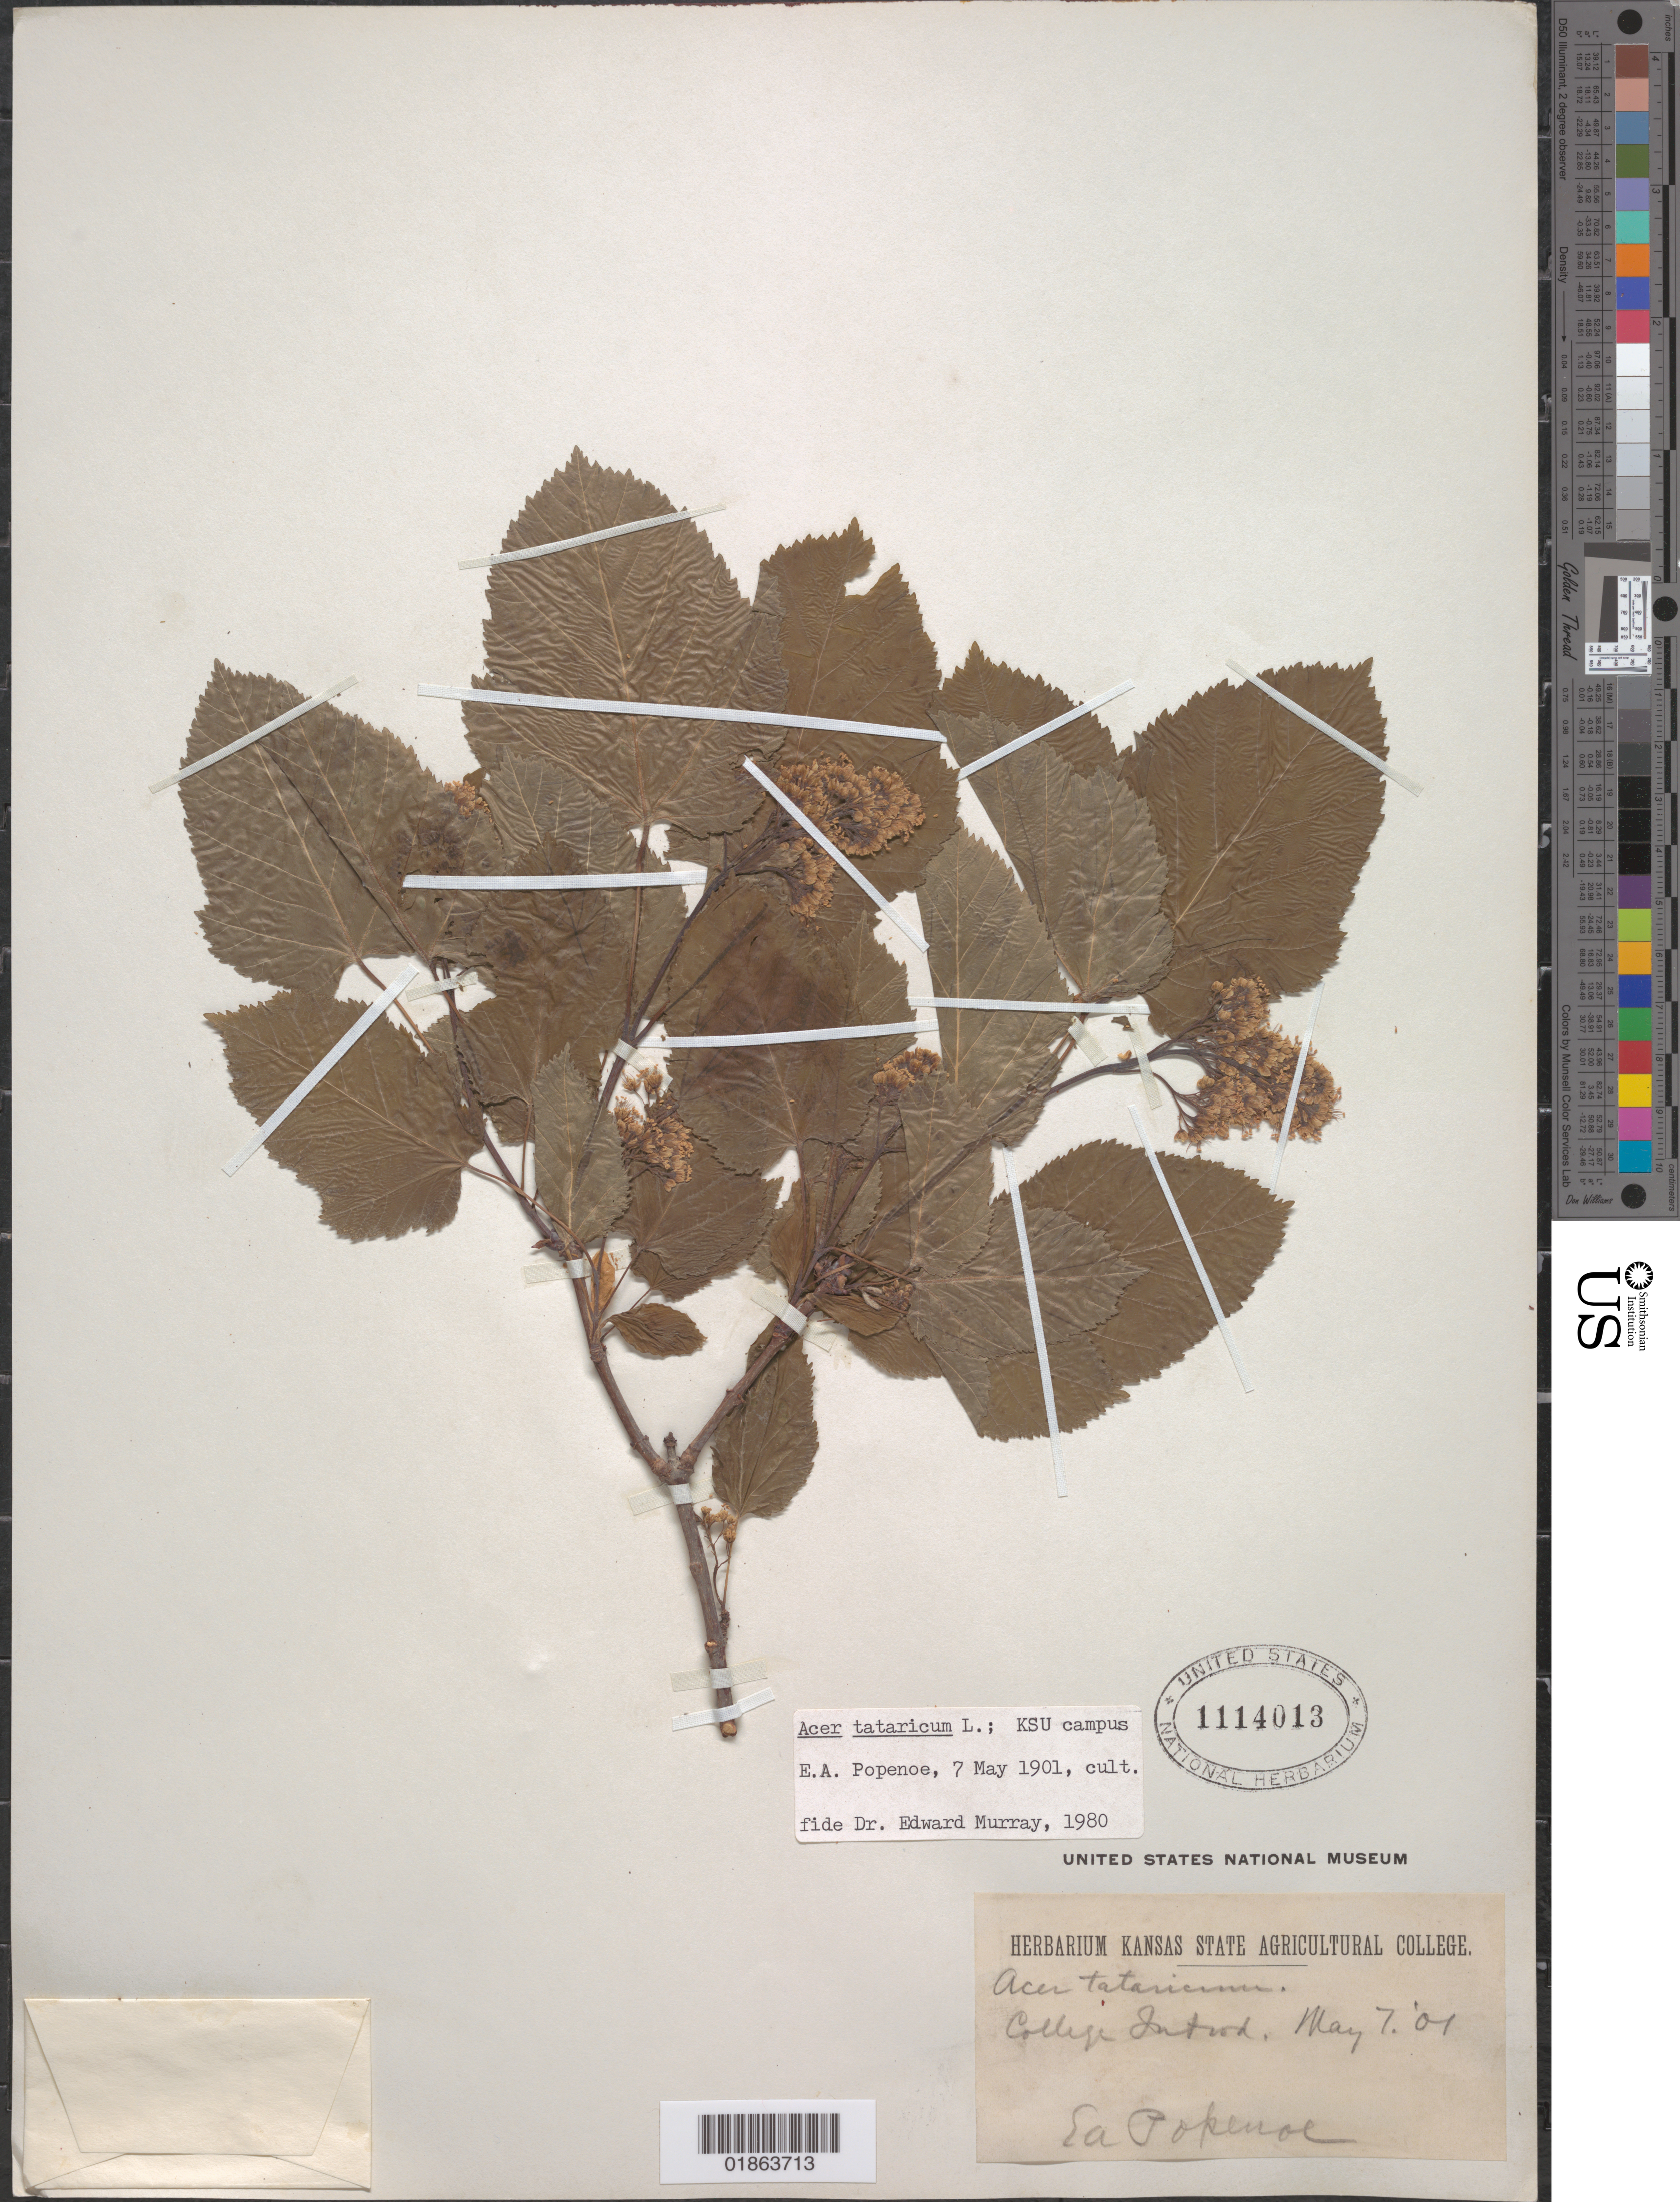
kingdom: Plantae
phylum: Tracheophyta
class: Magnoliopsida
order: Sapindales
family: Sapindaceae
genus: Acer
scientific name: Acer tataricum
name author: L.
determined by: Murray, Edward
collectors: E. A. Popenoe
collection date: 1901-05-07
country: United States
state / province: Kansas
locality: State Agricultural College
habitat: Cultivated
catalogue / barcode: US 1114013